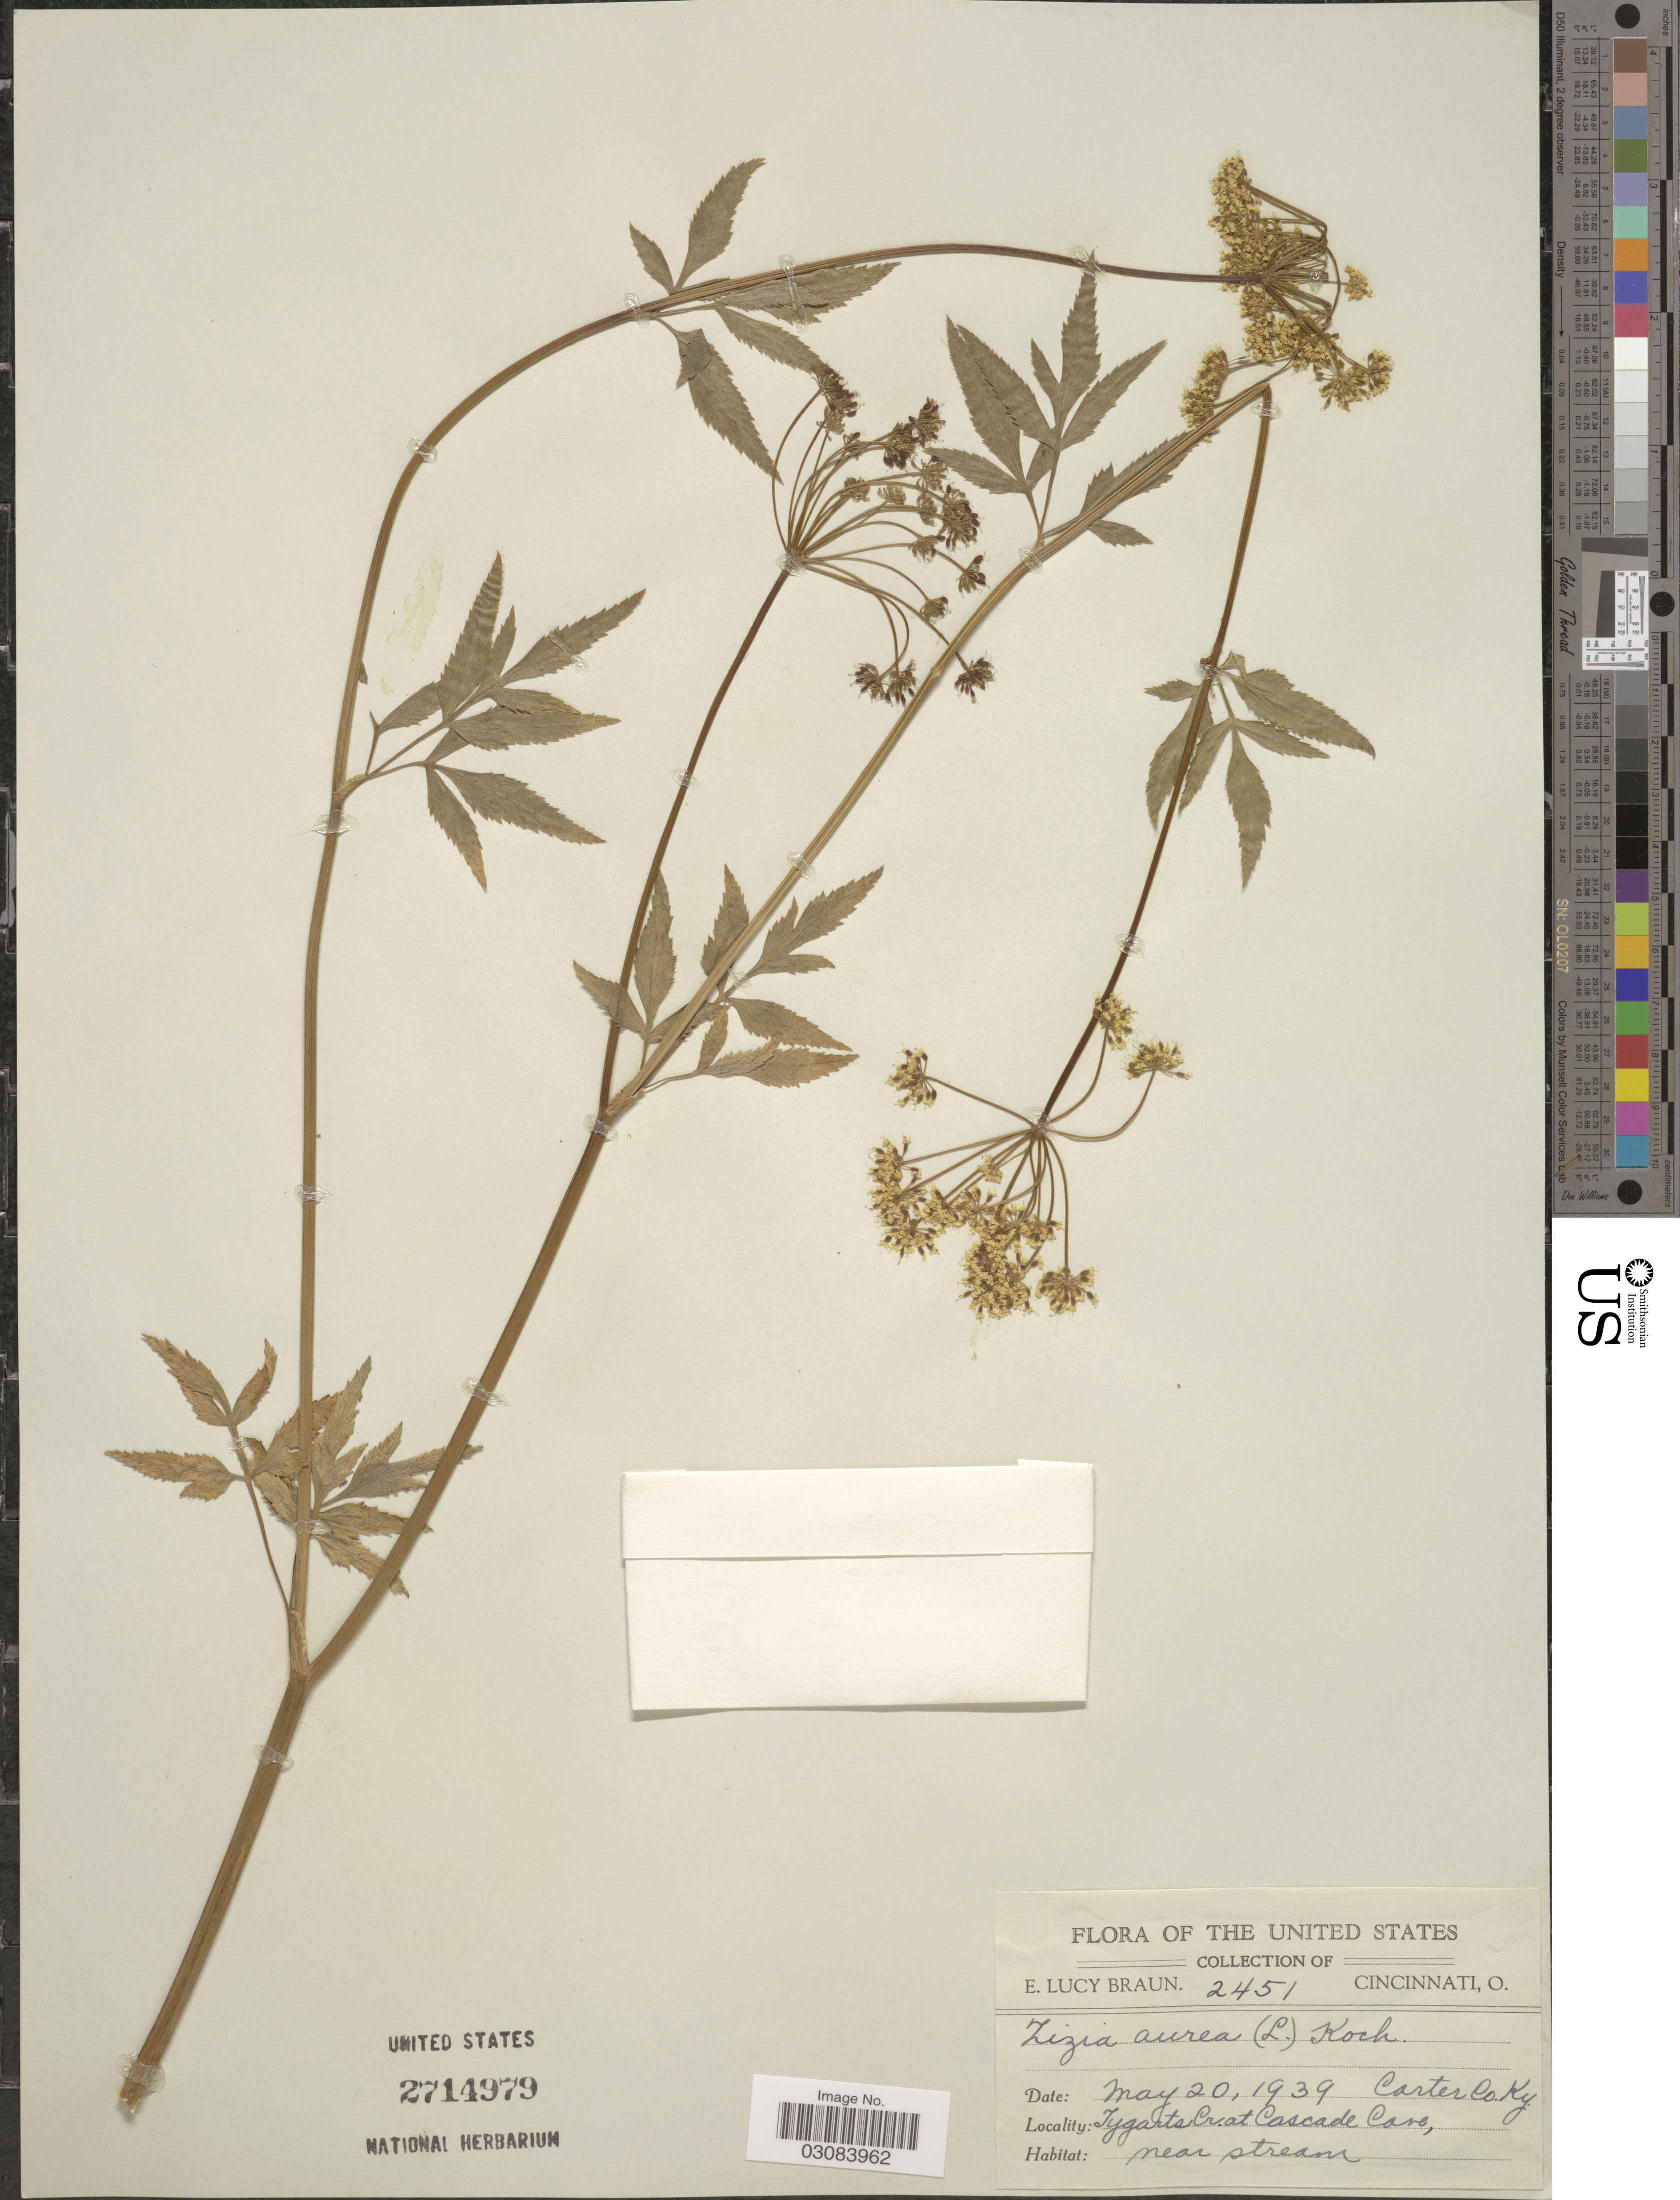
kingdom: Plantae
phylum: Tracheophyta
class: Magnoliopsida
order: Apiales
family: Apiaceae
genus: Zizia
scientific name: Zizia aurea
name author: (L.) Koch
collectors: E. L. Braun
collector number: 2451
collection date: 1939-05-20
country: United States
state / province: Kentucky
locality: Carter Co. Tygarts Cr. at Cascade Care, near stream.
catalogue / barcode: US 2714979